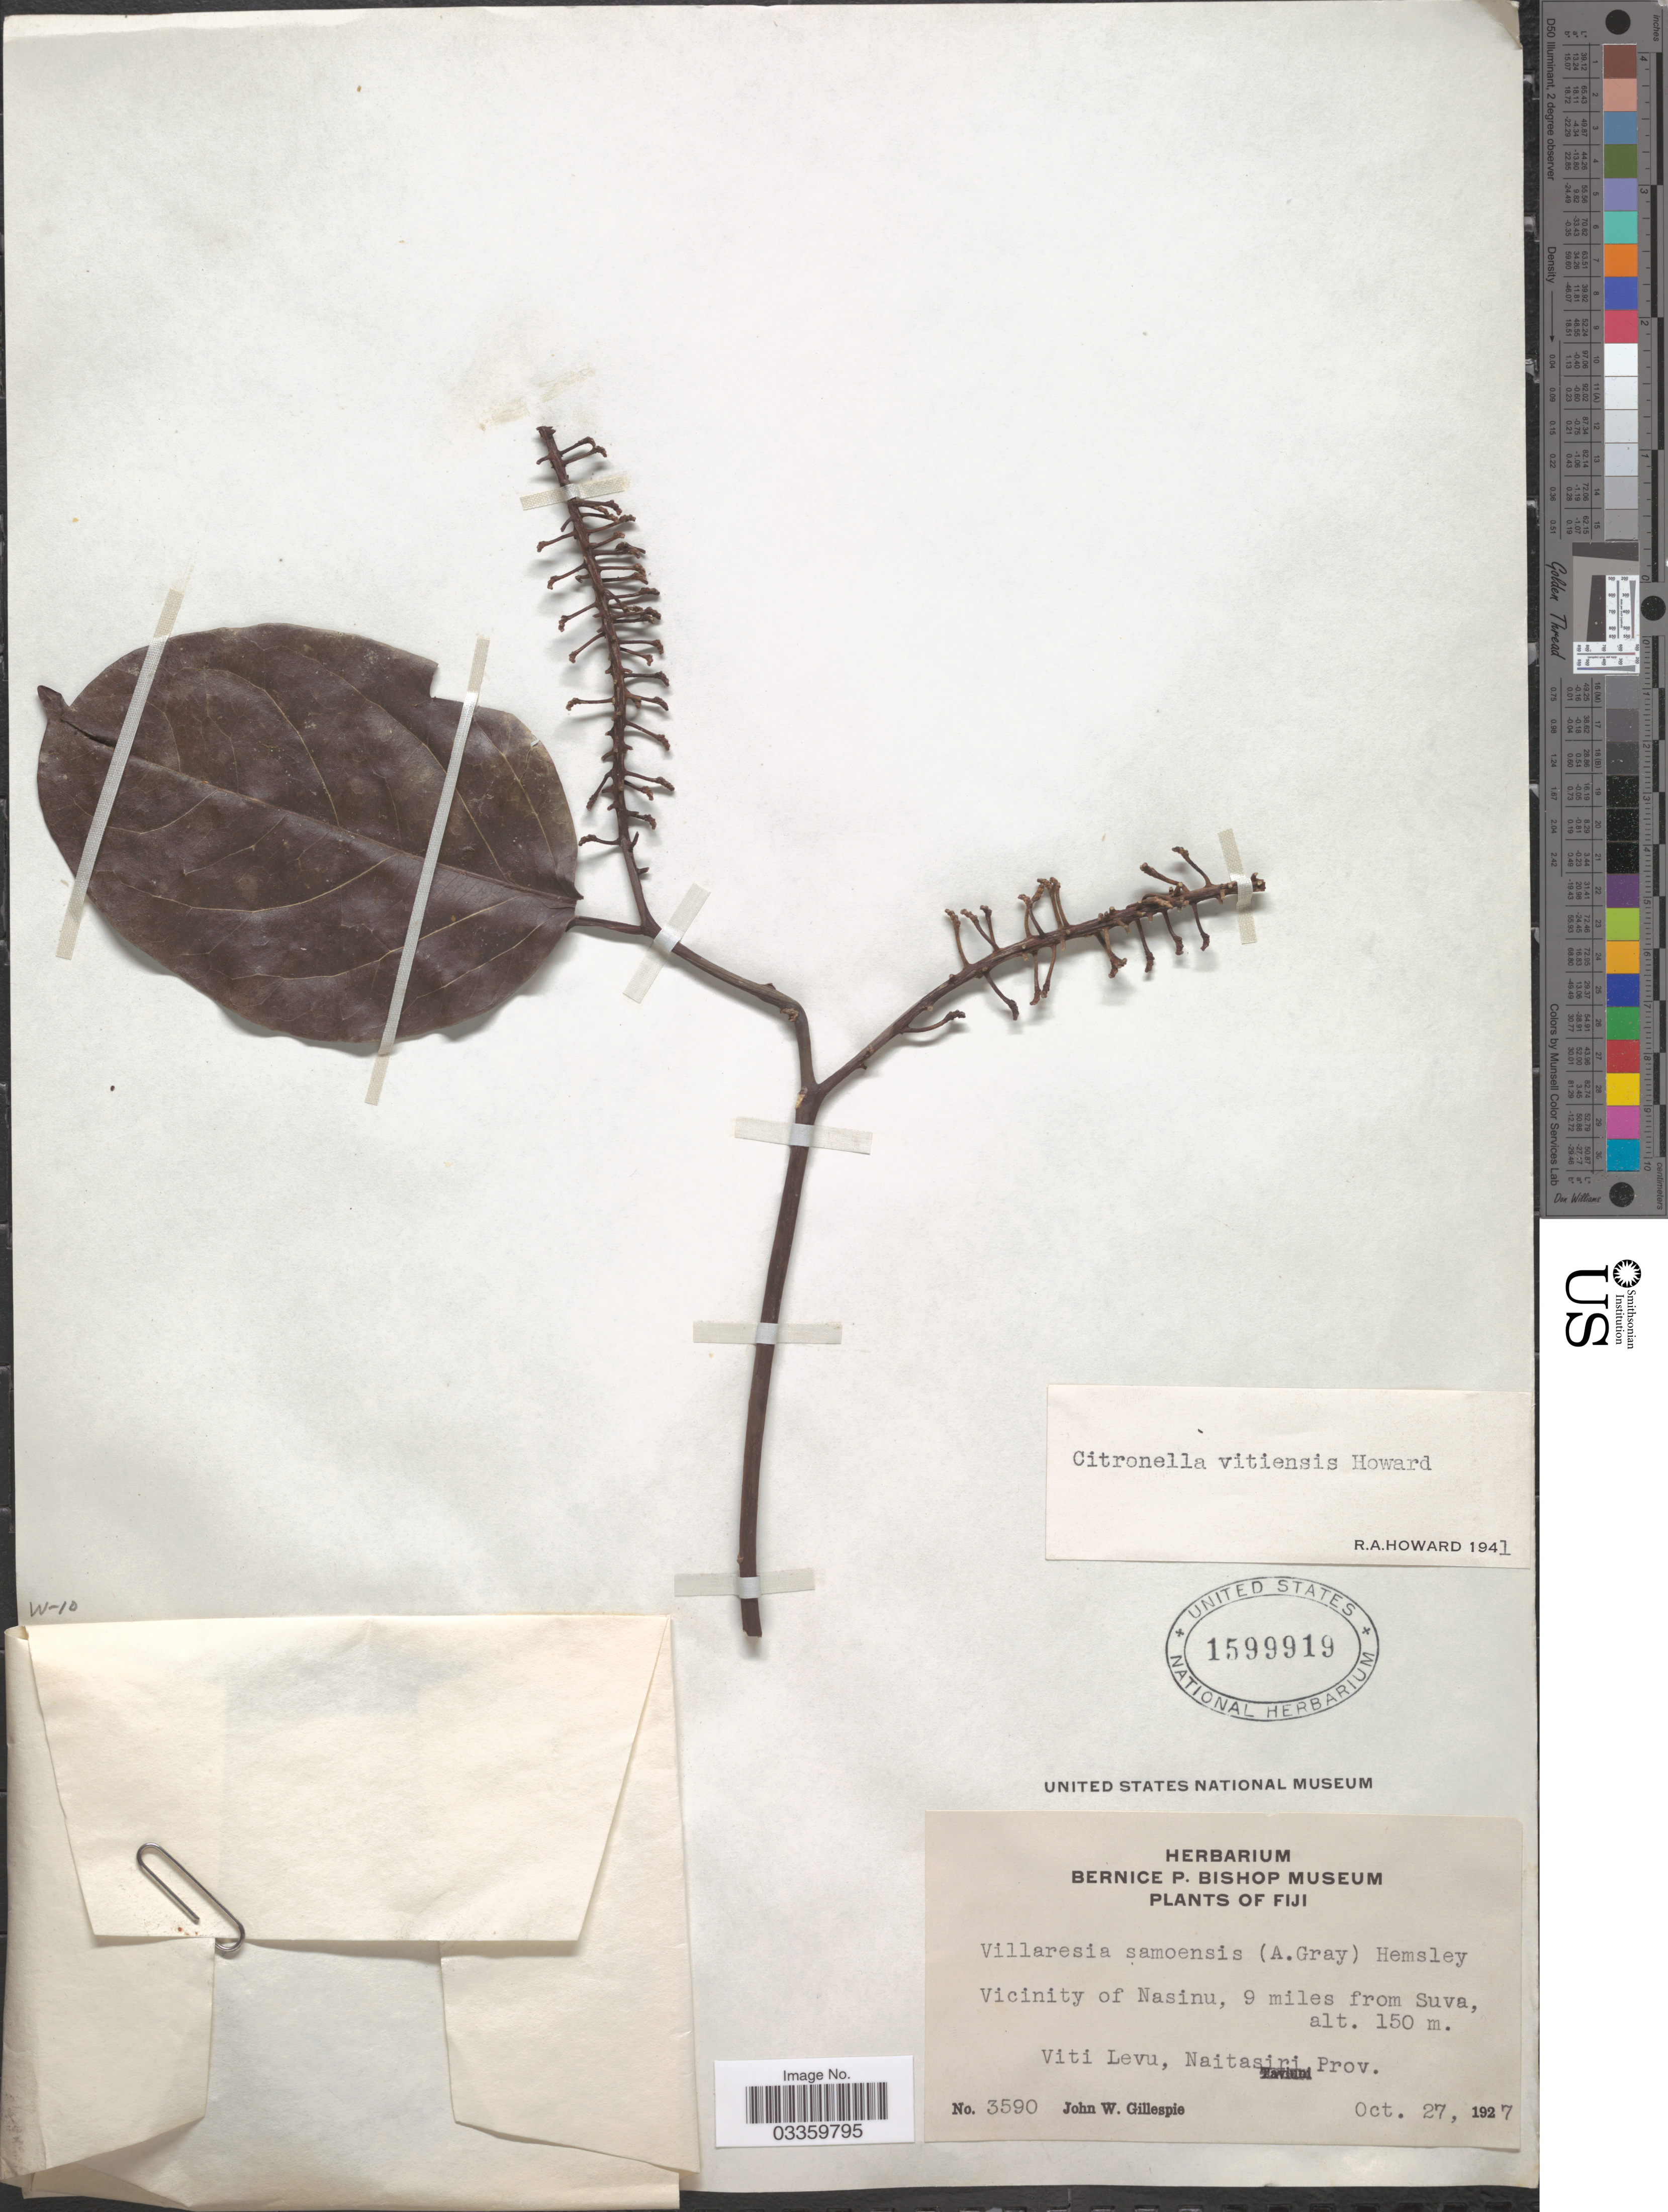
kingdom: Plantae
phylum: Tracheophyta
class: Magnoliopsida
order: Cardiopteridales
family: Cardiopteridaceae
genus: Citronella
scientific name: Citronella vitiensis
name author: R.A. Howard in A.C. Sm.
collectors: J. W. Gillespie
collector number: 3590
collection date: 1927-10-27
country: Fiji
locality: Vicinity of Nasinu, 9 miles from Suva, Viti Levu, Naitasiri Prov.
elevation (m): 150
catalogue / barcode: US 1599919